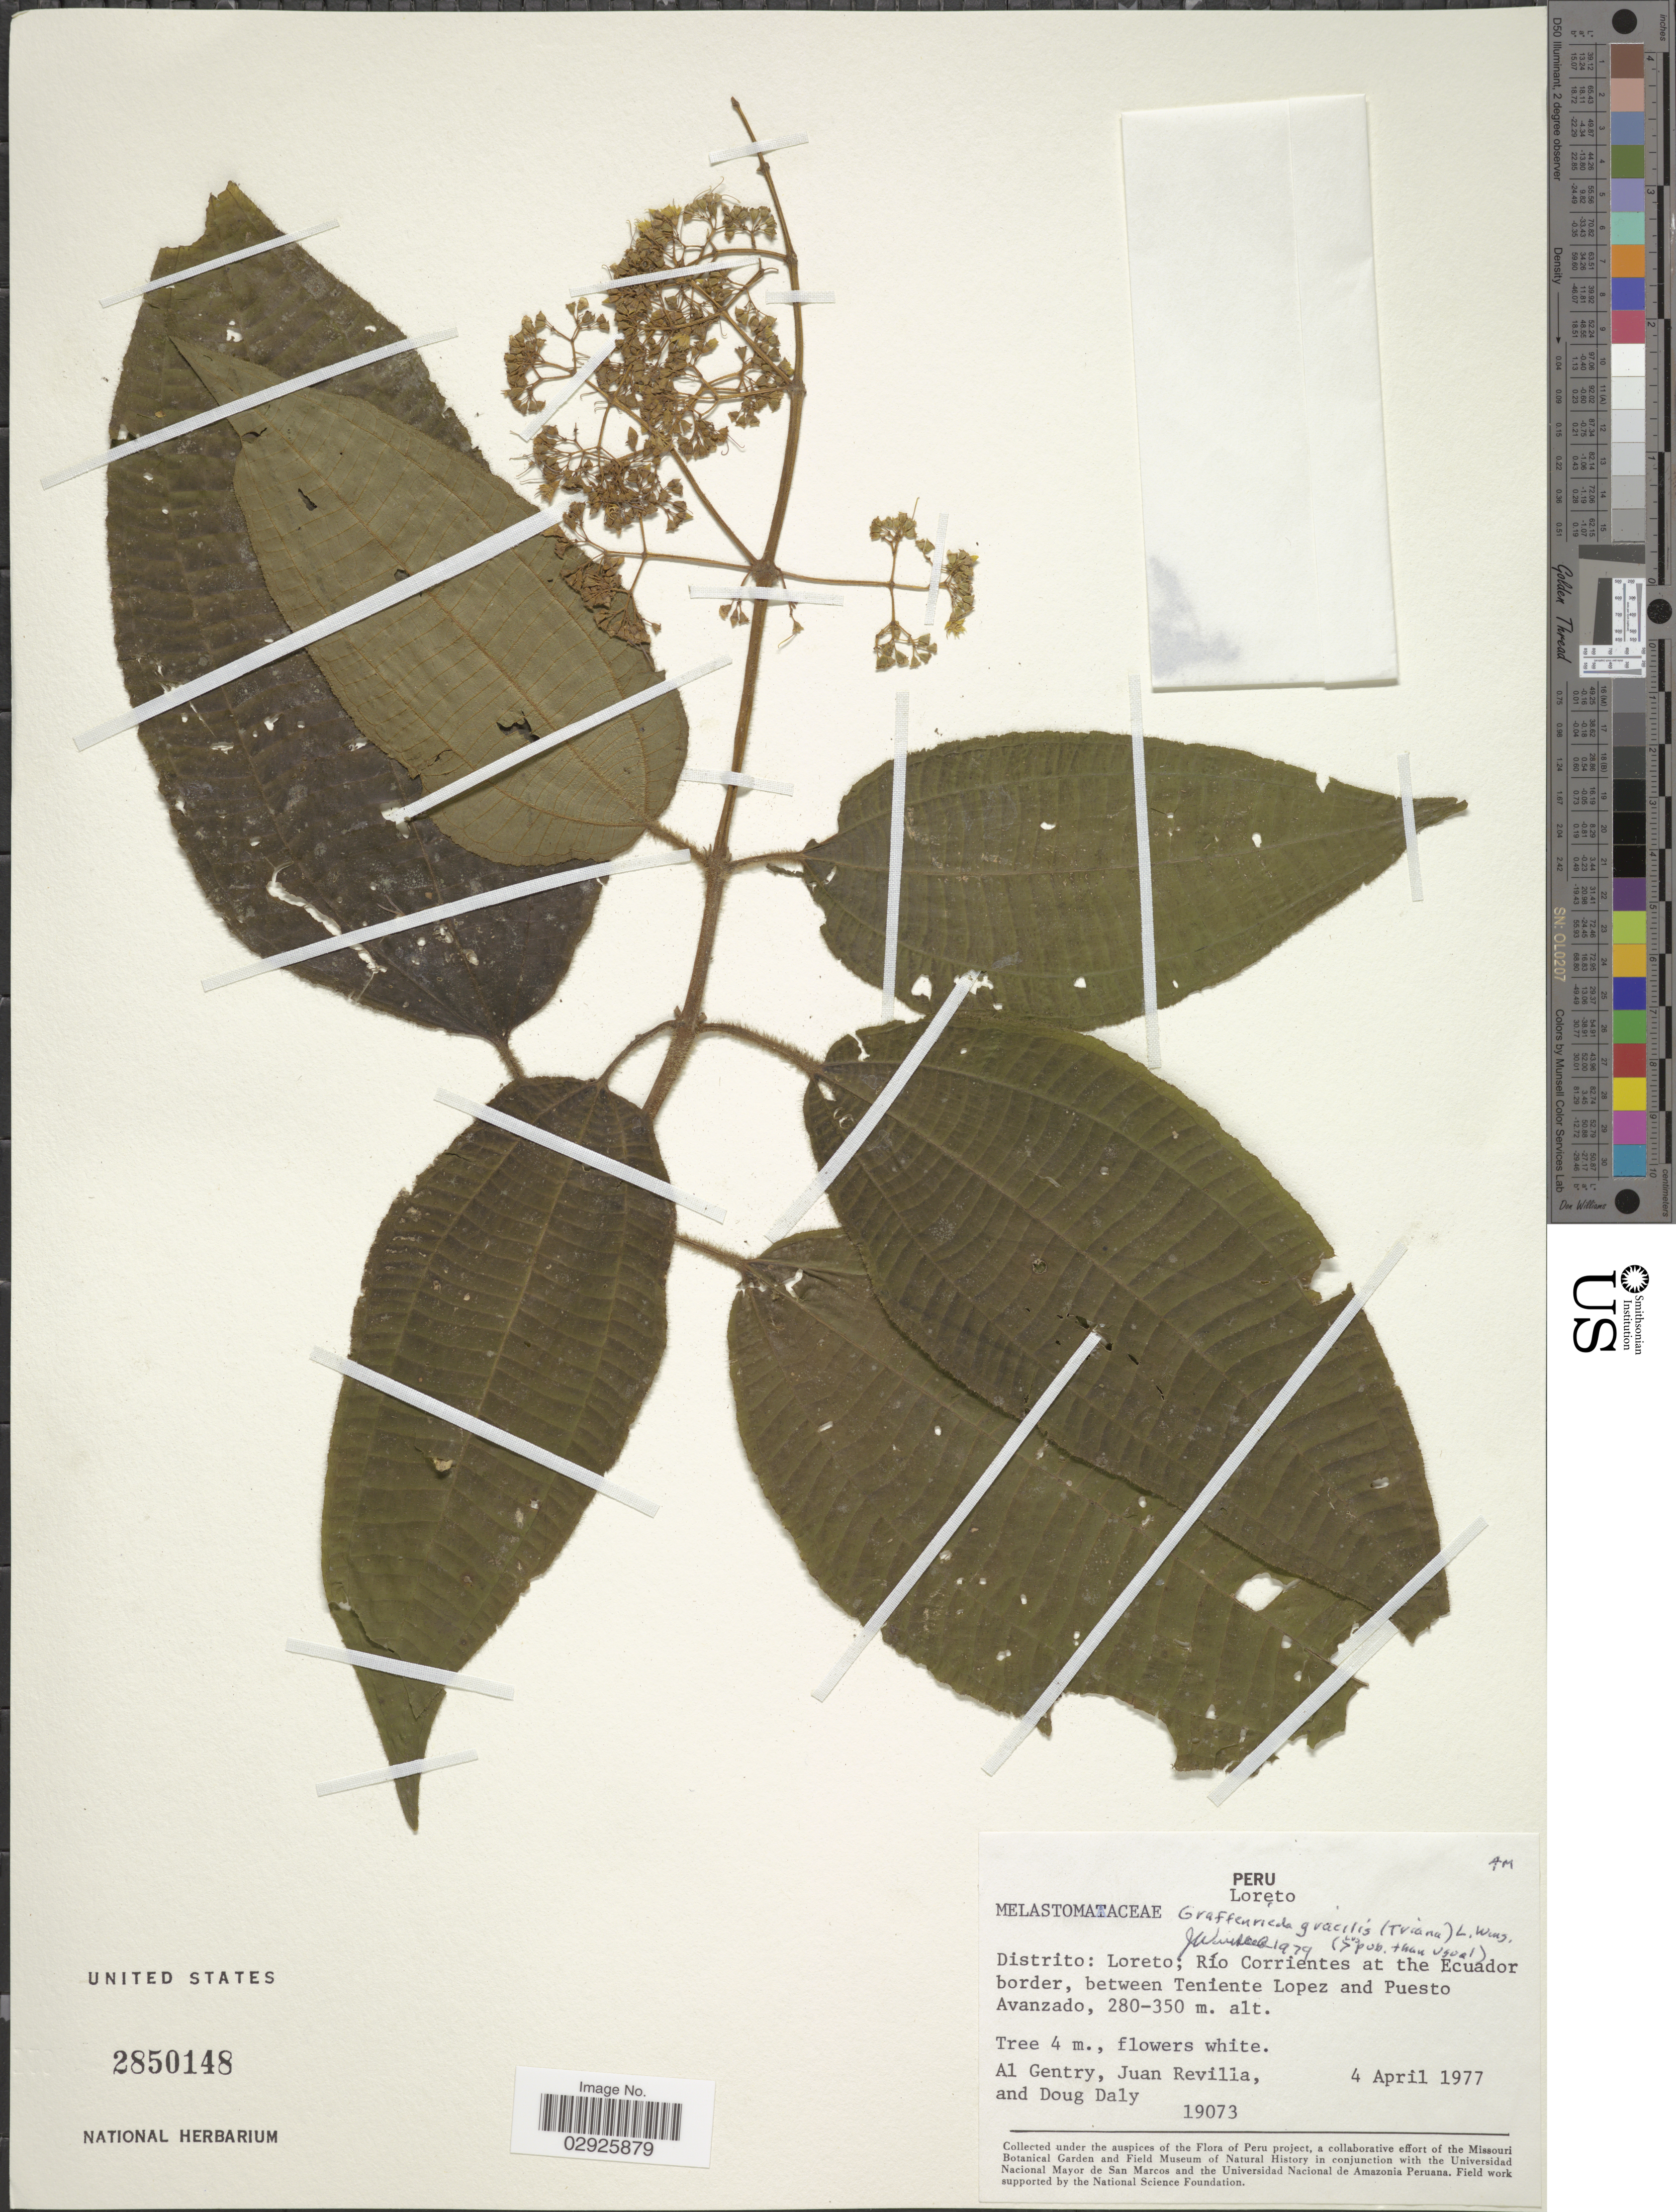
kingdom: Plantae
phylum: Tracheophyta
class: Magnoliopsida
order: Myrtales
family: Melastomataceae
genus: Graffenrieda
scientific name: Graffenrieda gracilis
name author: (Triana) L.O. Williams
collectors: A. H. Gentry, J. Revilla & D. C. Daly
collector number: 19073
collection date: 1977-04-04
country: Peru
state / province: Loreto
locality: Distrito: Loreto; Río Corrientes at the Ecuador border, between Teniente Lopez and Puesto Avanzado.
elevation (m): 280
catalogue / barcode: US 2850148